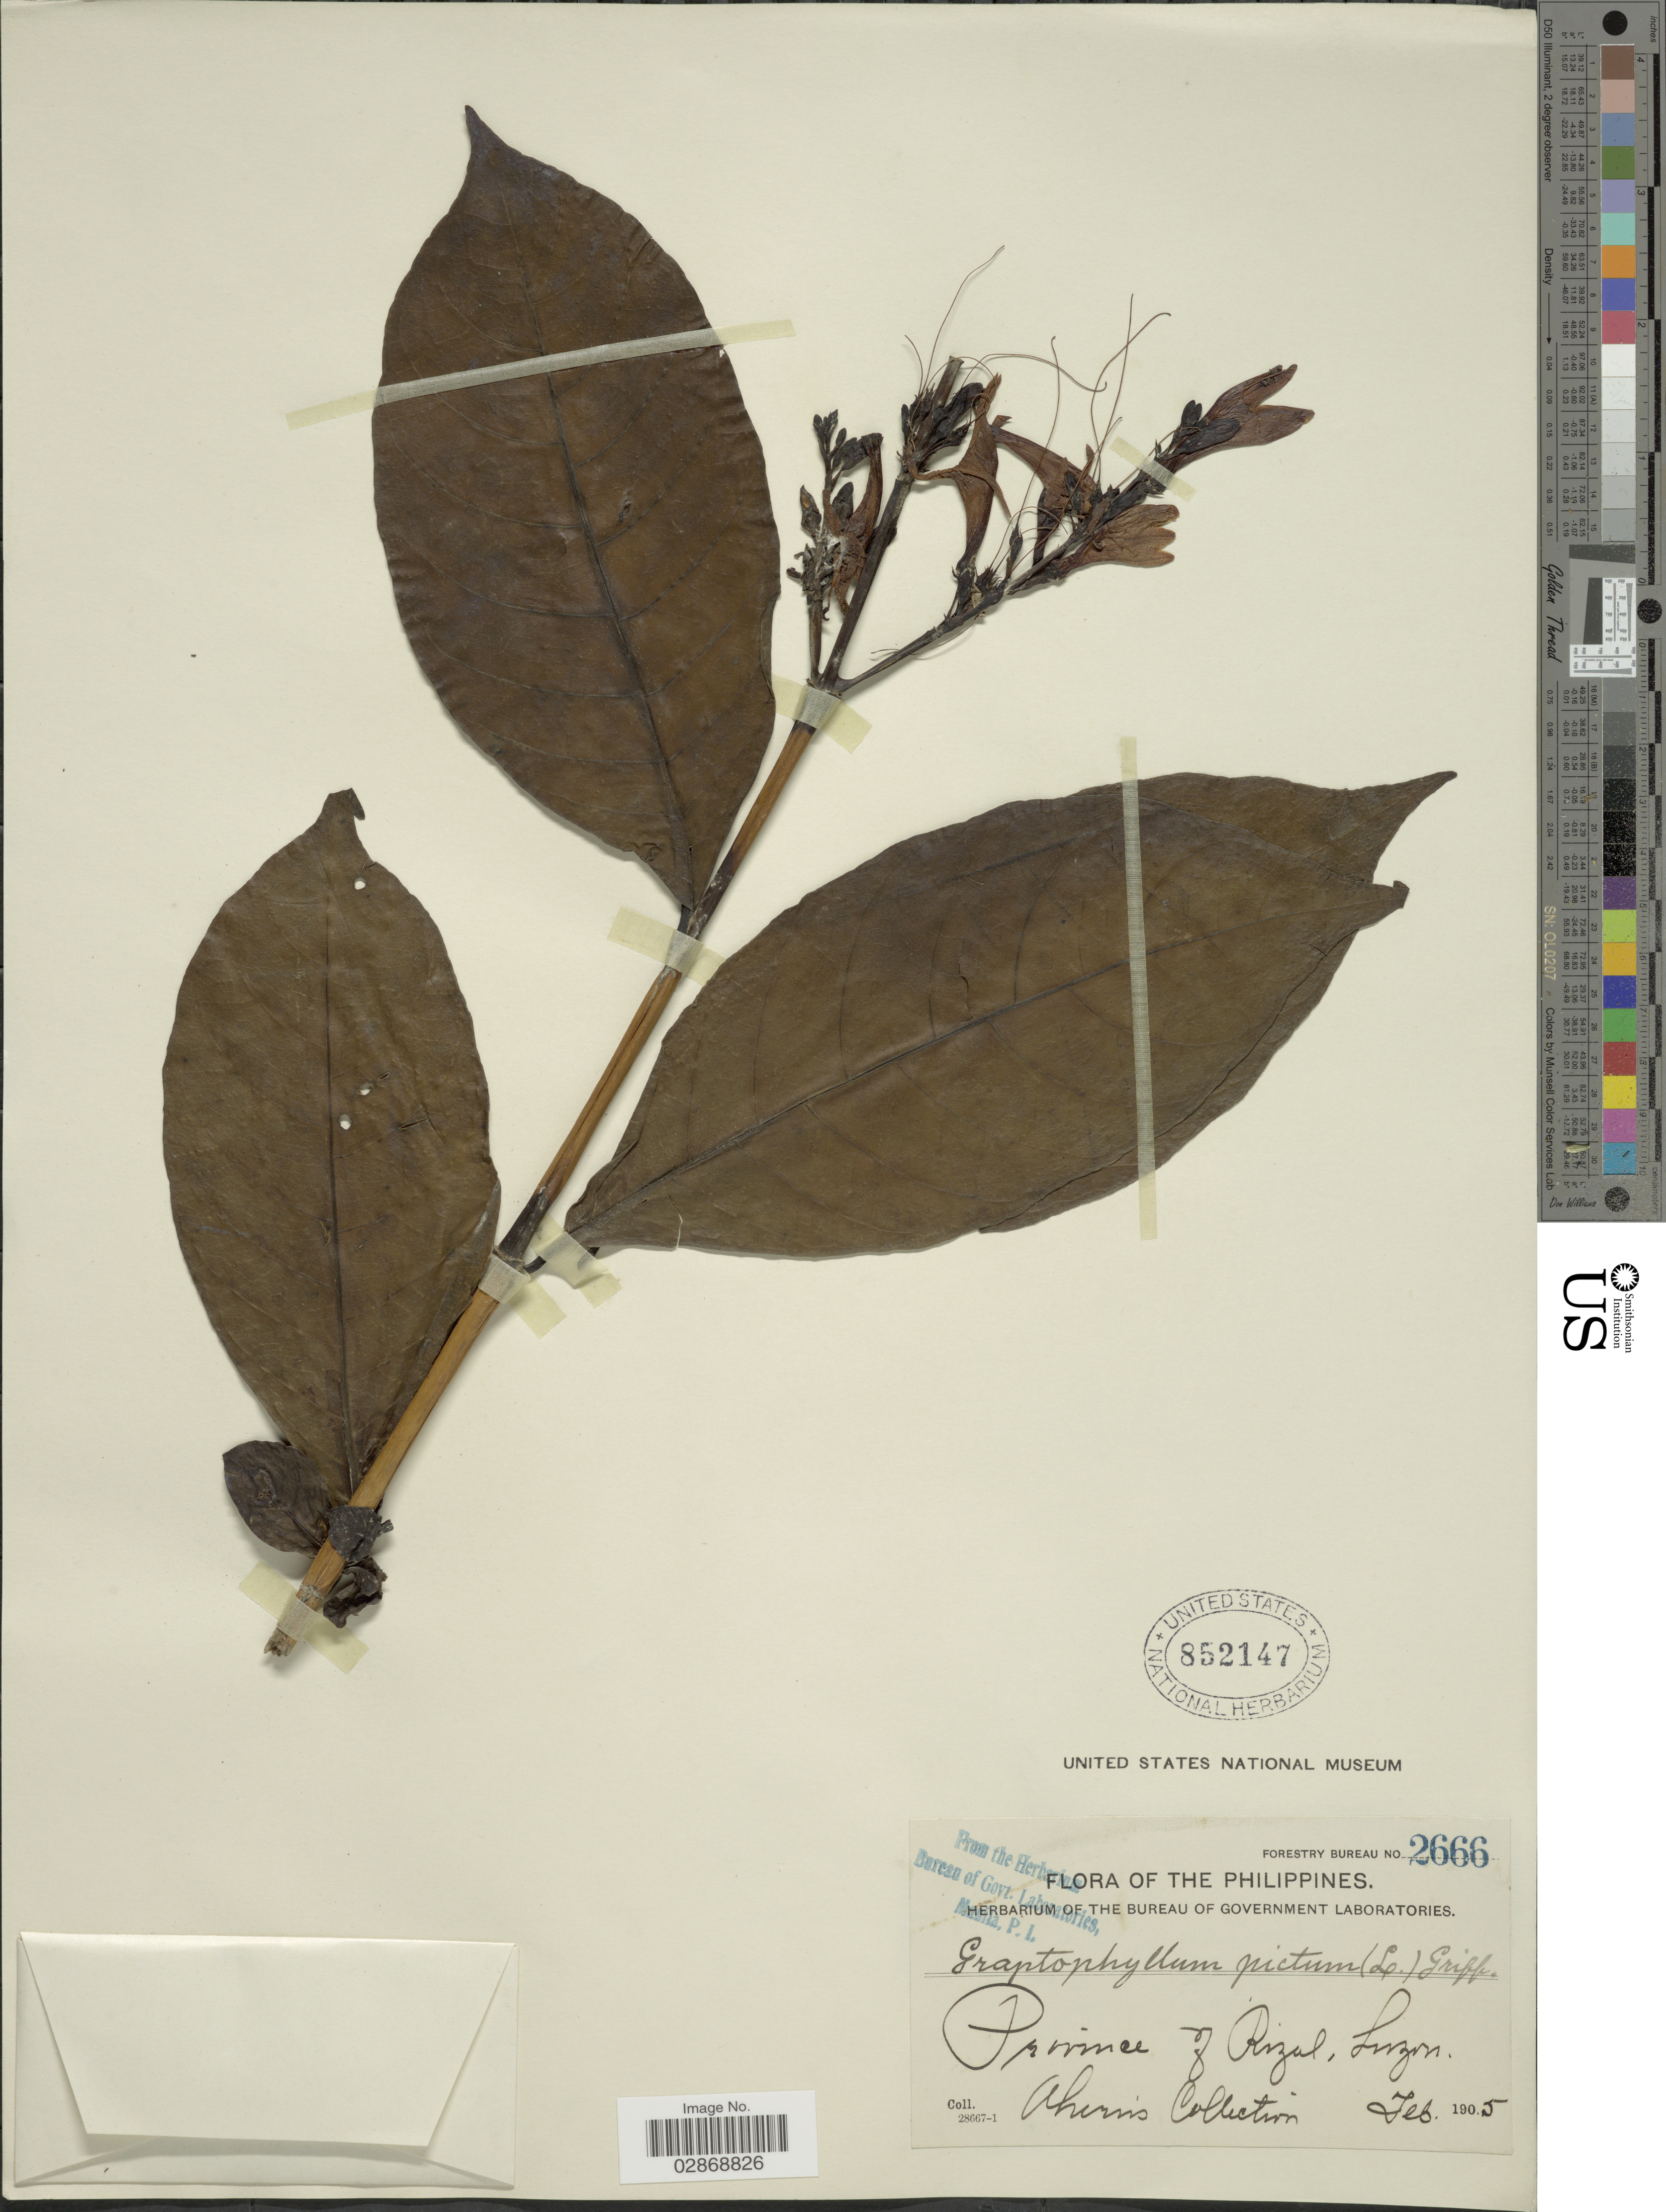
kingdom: Plantae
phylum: Tracheophyta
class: Magnoliopsida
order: Lamiales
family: Acanthaceae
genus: Graptophyllum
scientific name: Graptophyllum pictum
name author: (L.) Griff.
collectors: Ahern's collector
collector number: Forestry Bureau 2666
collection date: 1905-02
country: Philippines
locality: Province of Rizal, Luzon.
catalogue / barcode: US 852147